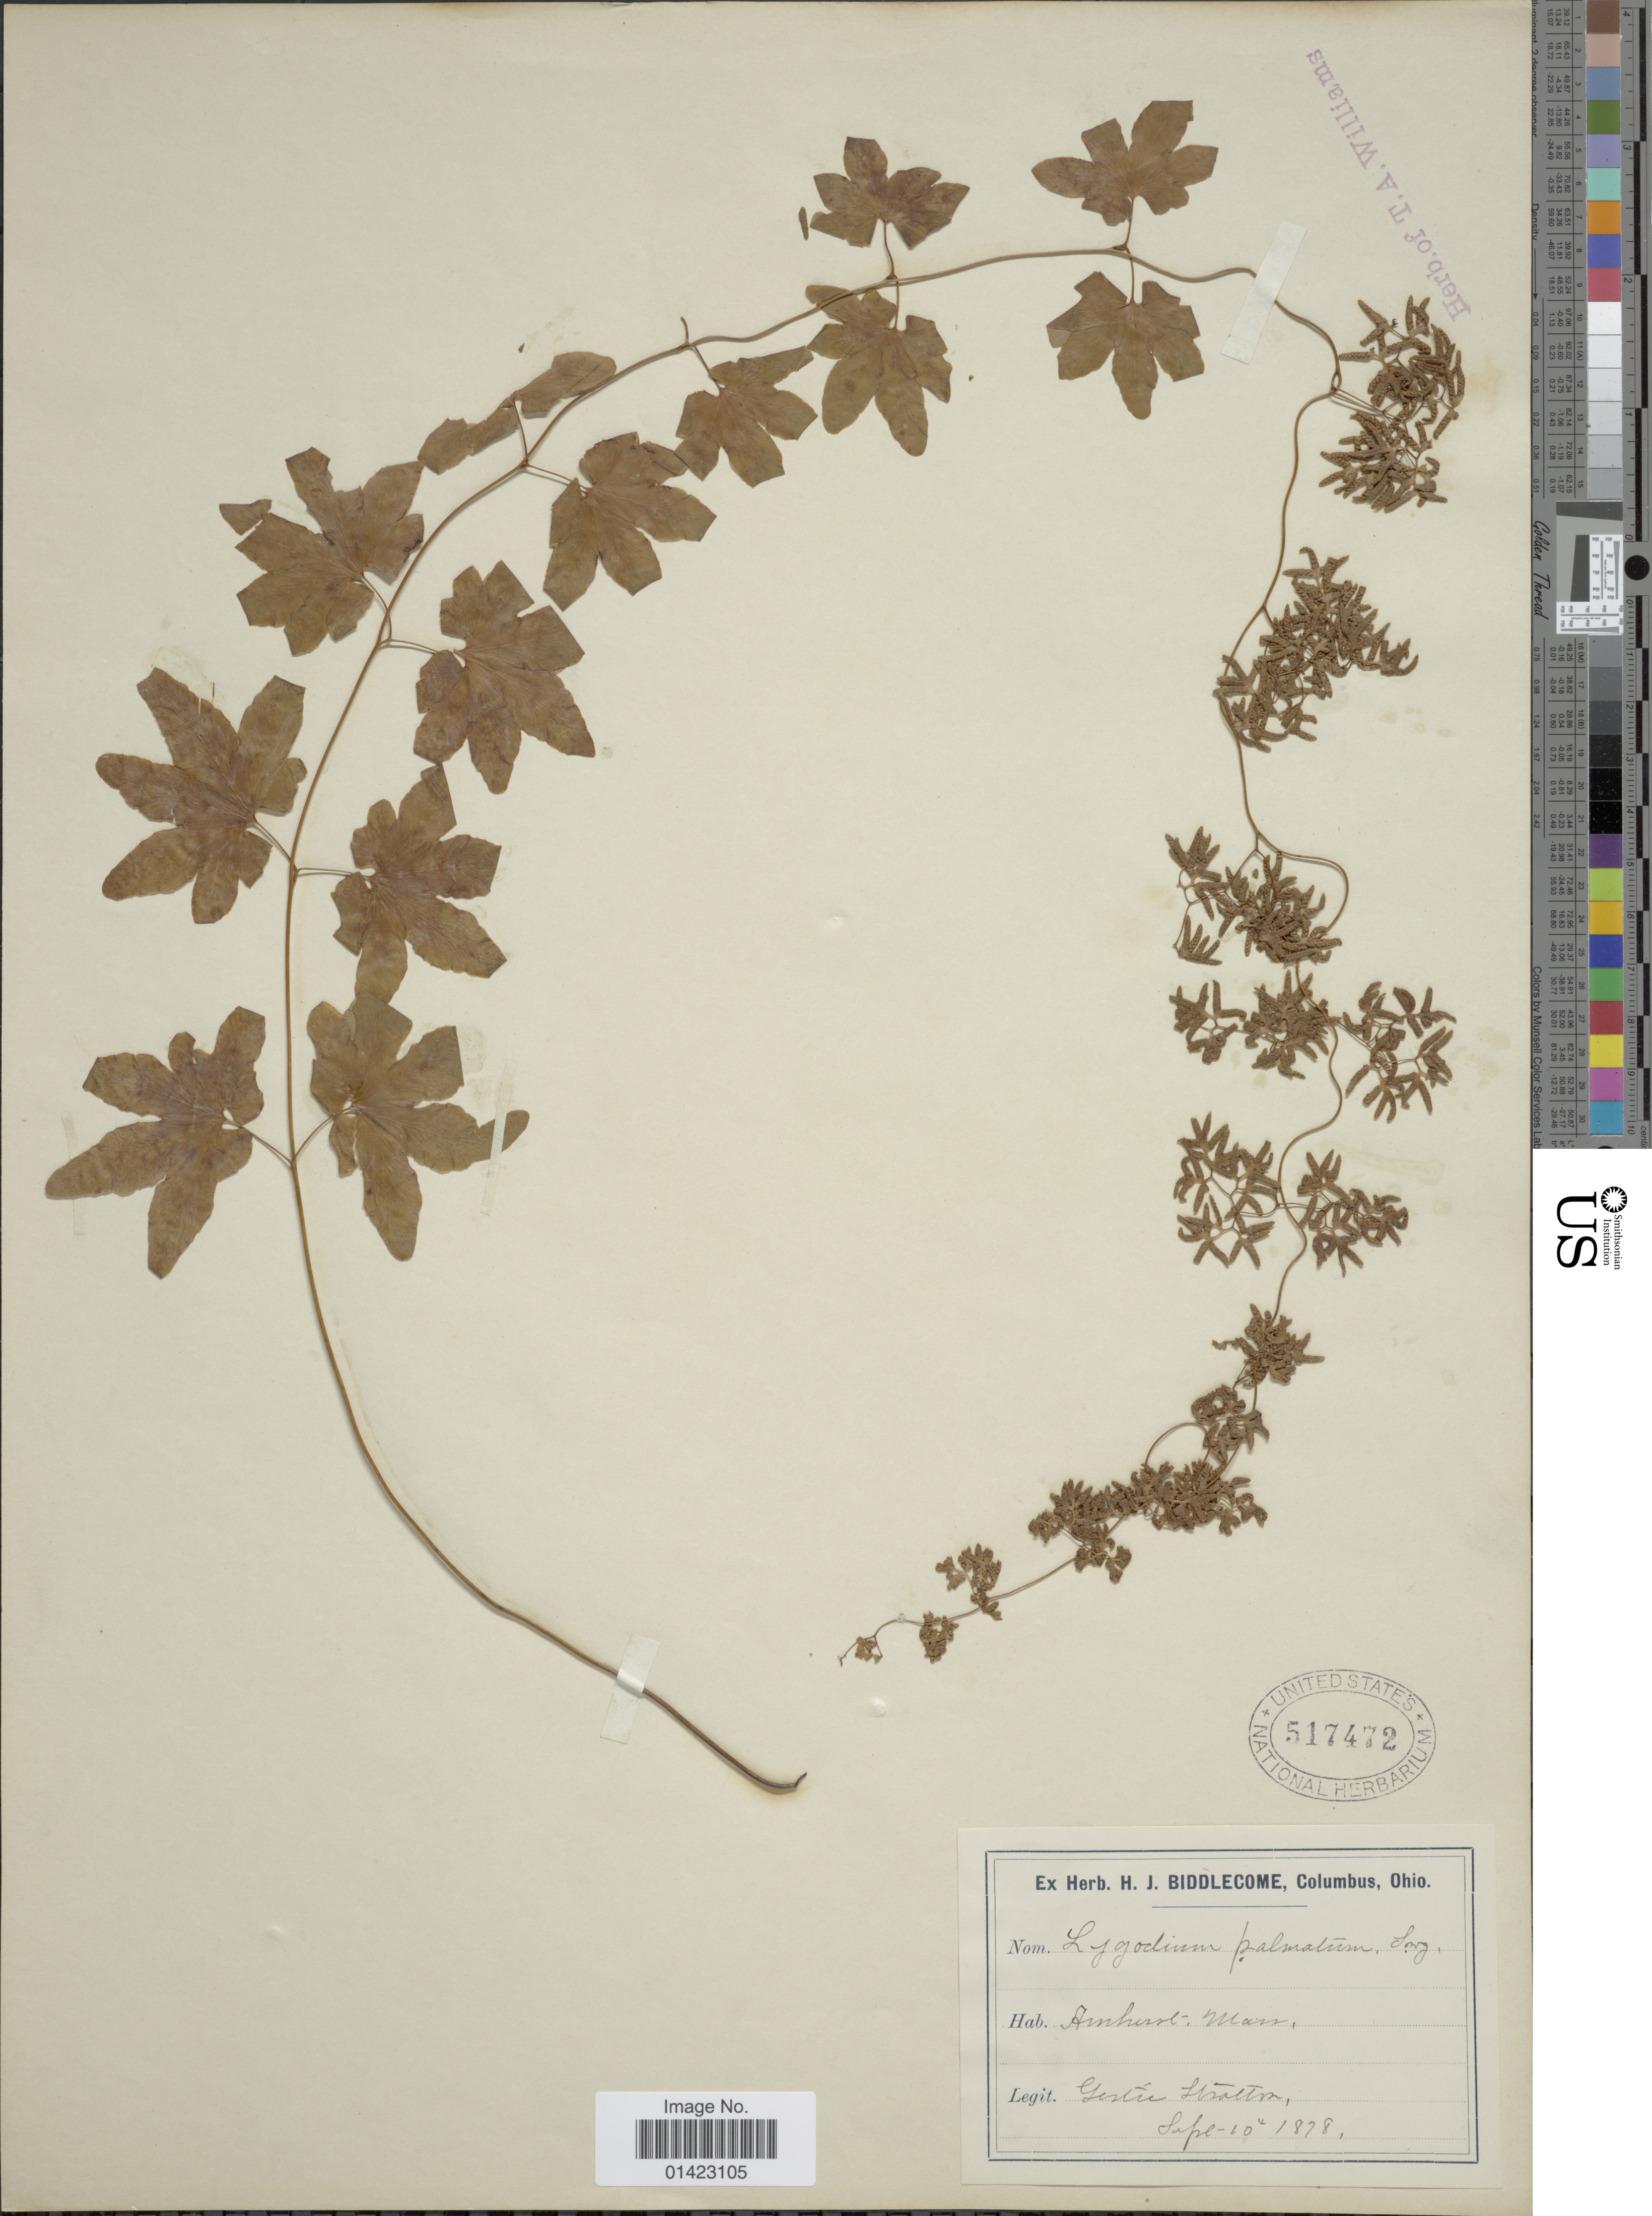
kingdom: Plantae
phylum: Tracheophyta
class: Polypodiopsida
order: Schizaeales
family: Lygodiaceae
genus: Lygodium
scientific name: Lygodium palmatum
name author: (Bernh.) Sw.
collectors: G. Stratton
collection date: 1878-09-10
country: United States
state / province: Massachusetts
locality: Amhurst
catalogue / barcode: US 517472